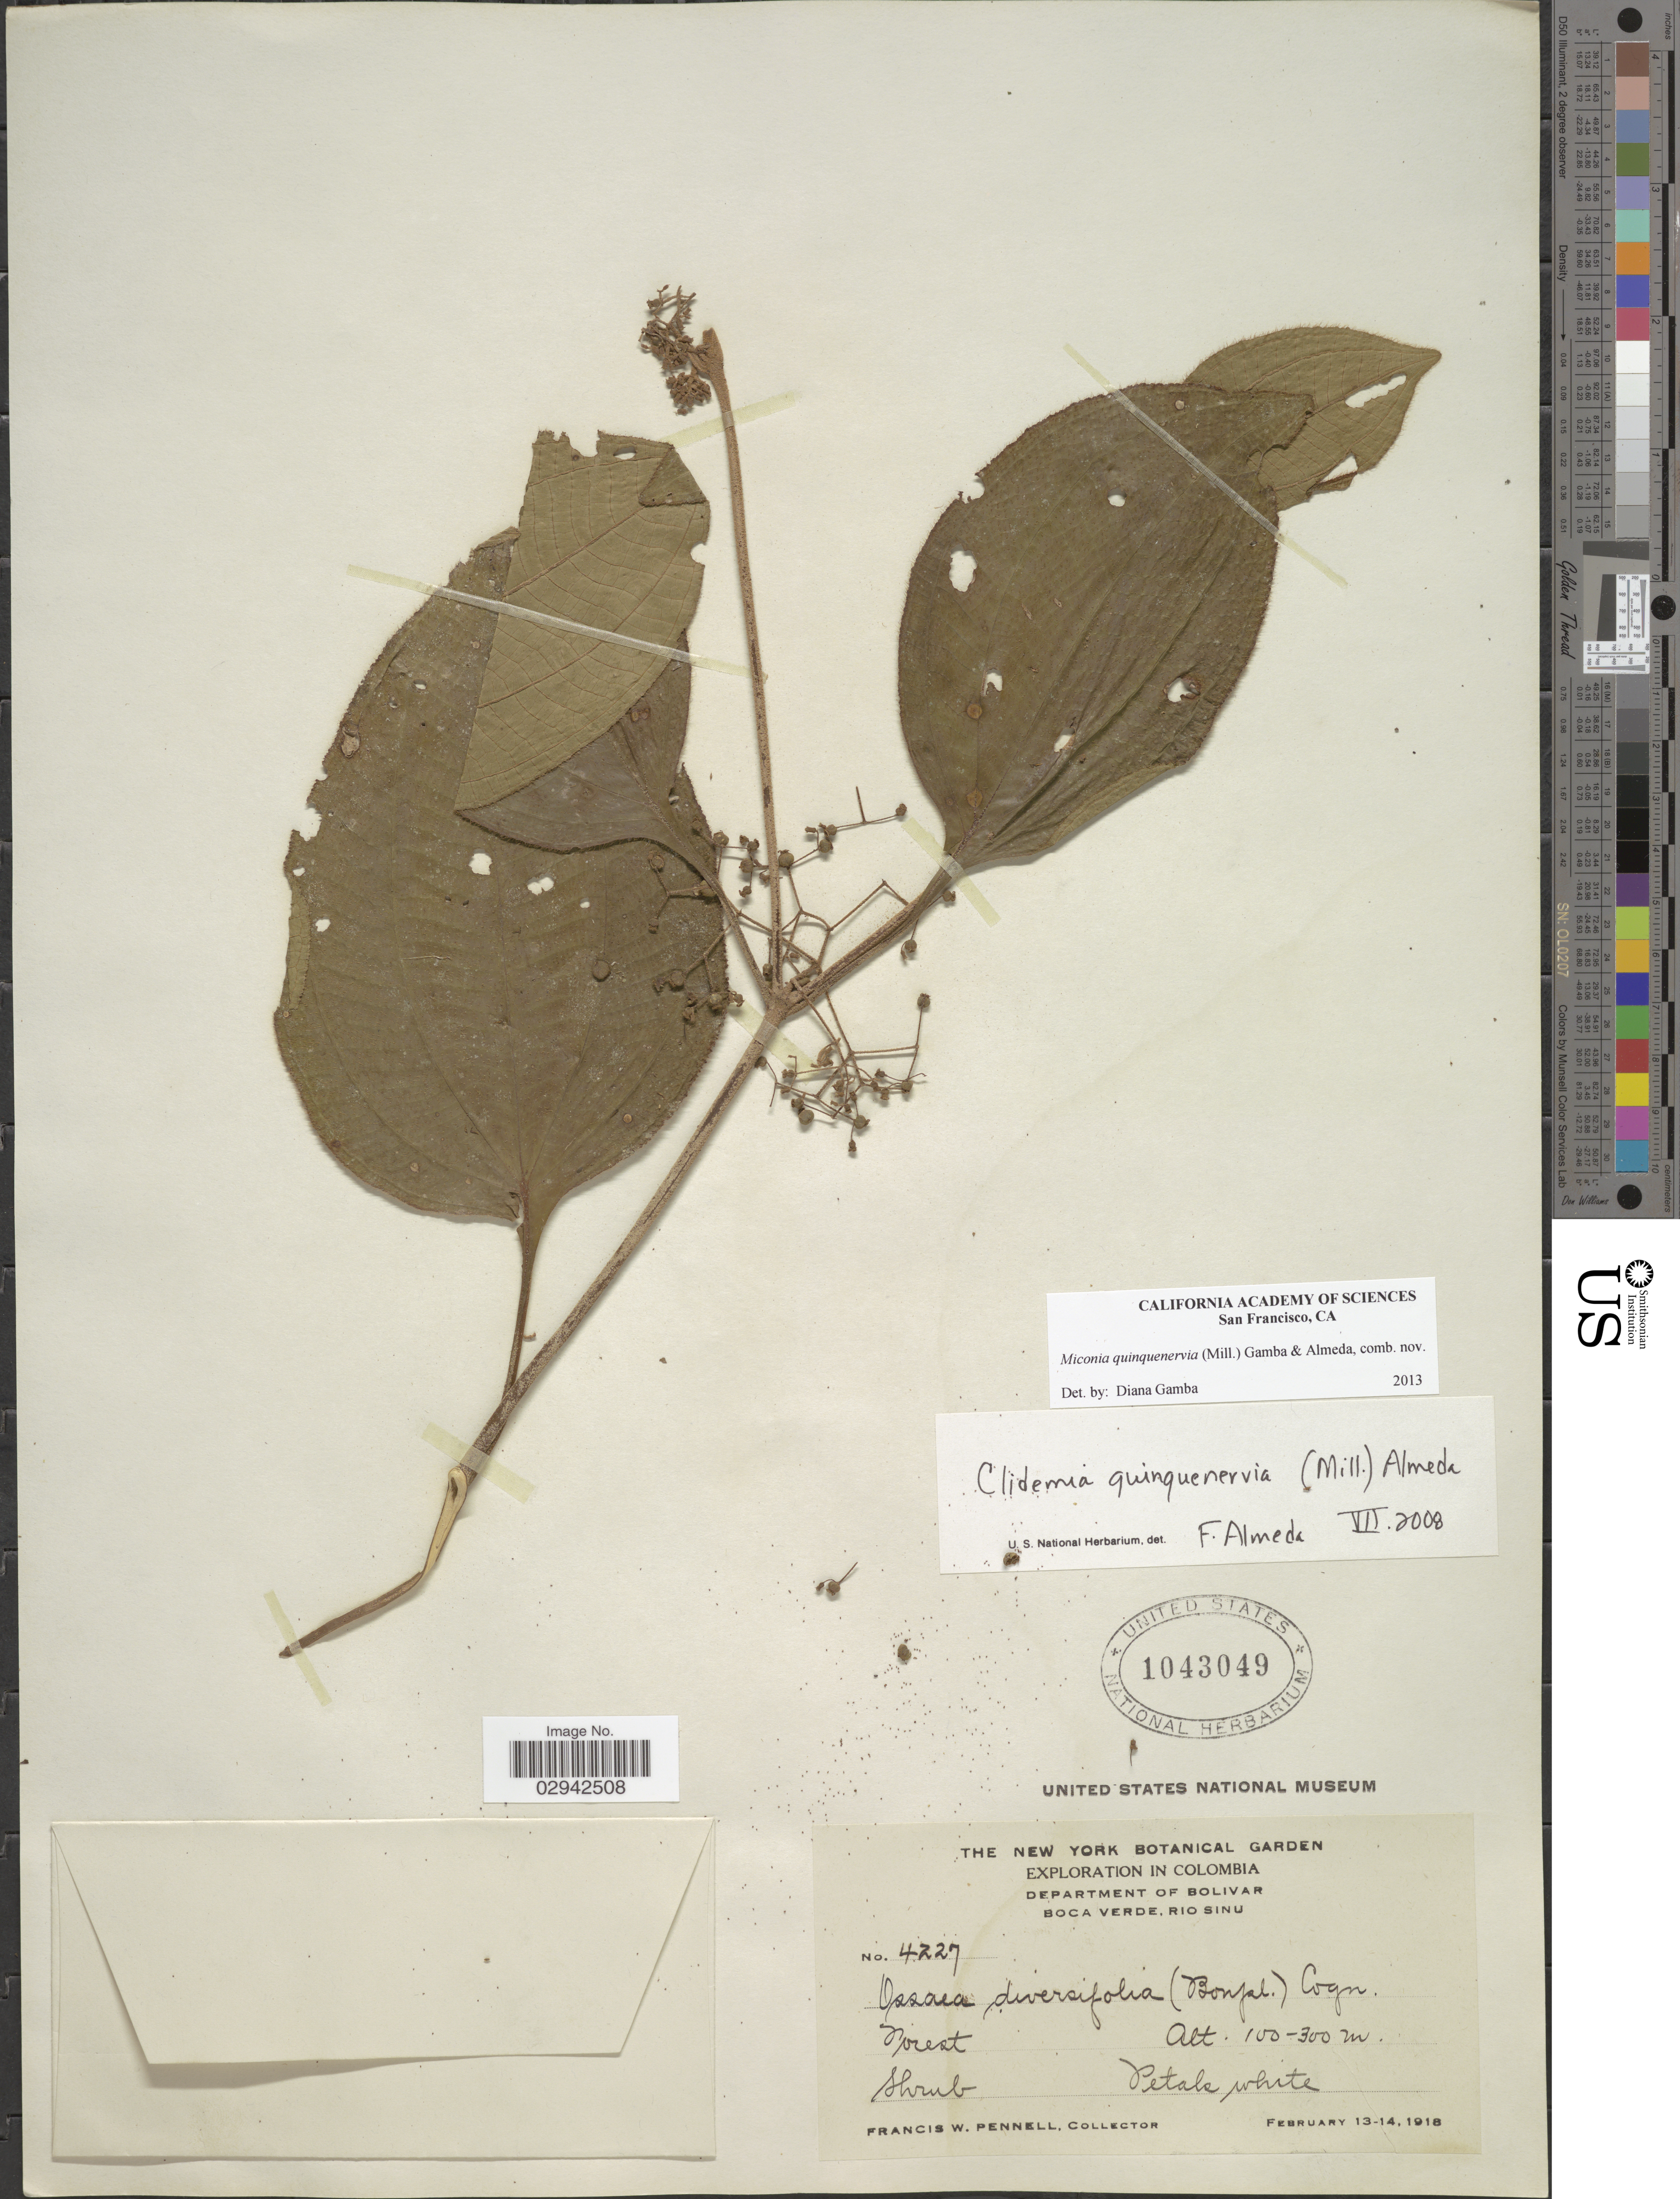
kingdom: Plantae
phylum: Tracheophyta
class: Magnoliopsida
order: Myrtales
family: Melastomataceae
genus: Miconia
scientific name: Miconia quinquenervia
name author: (Mill.) Gamba & Almeda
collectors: F. W. Pennell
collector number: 4227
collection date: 1918-02-13/1918-02-14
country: Colombia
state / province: Bolívar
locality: Department of Bolivar, Boca Verde, Rio Sinu.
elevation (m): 100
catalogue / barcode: US 1043049